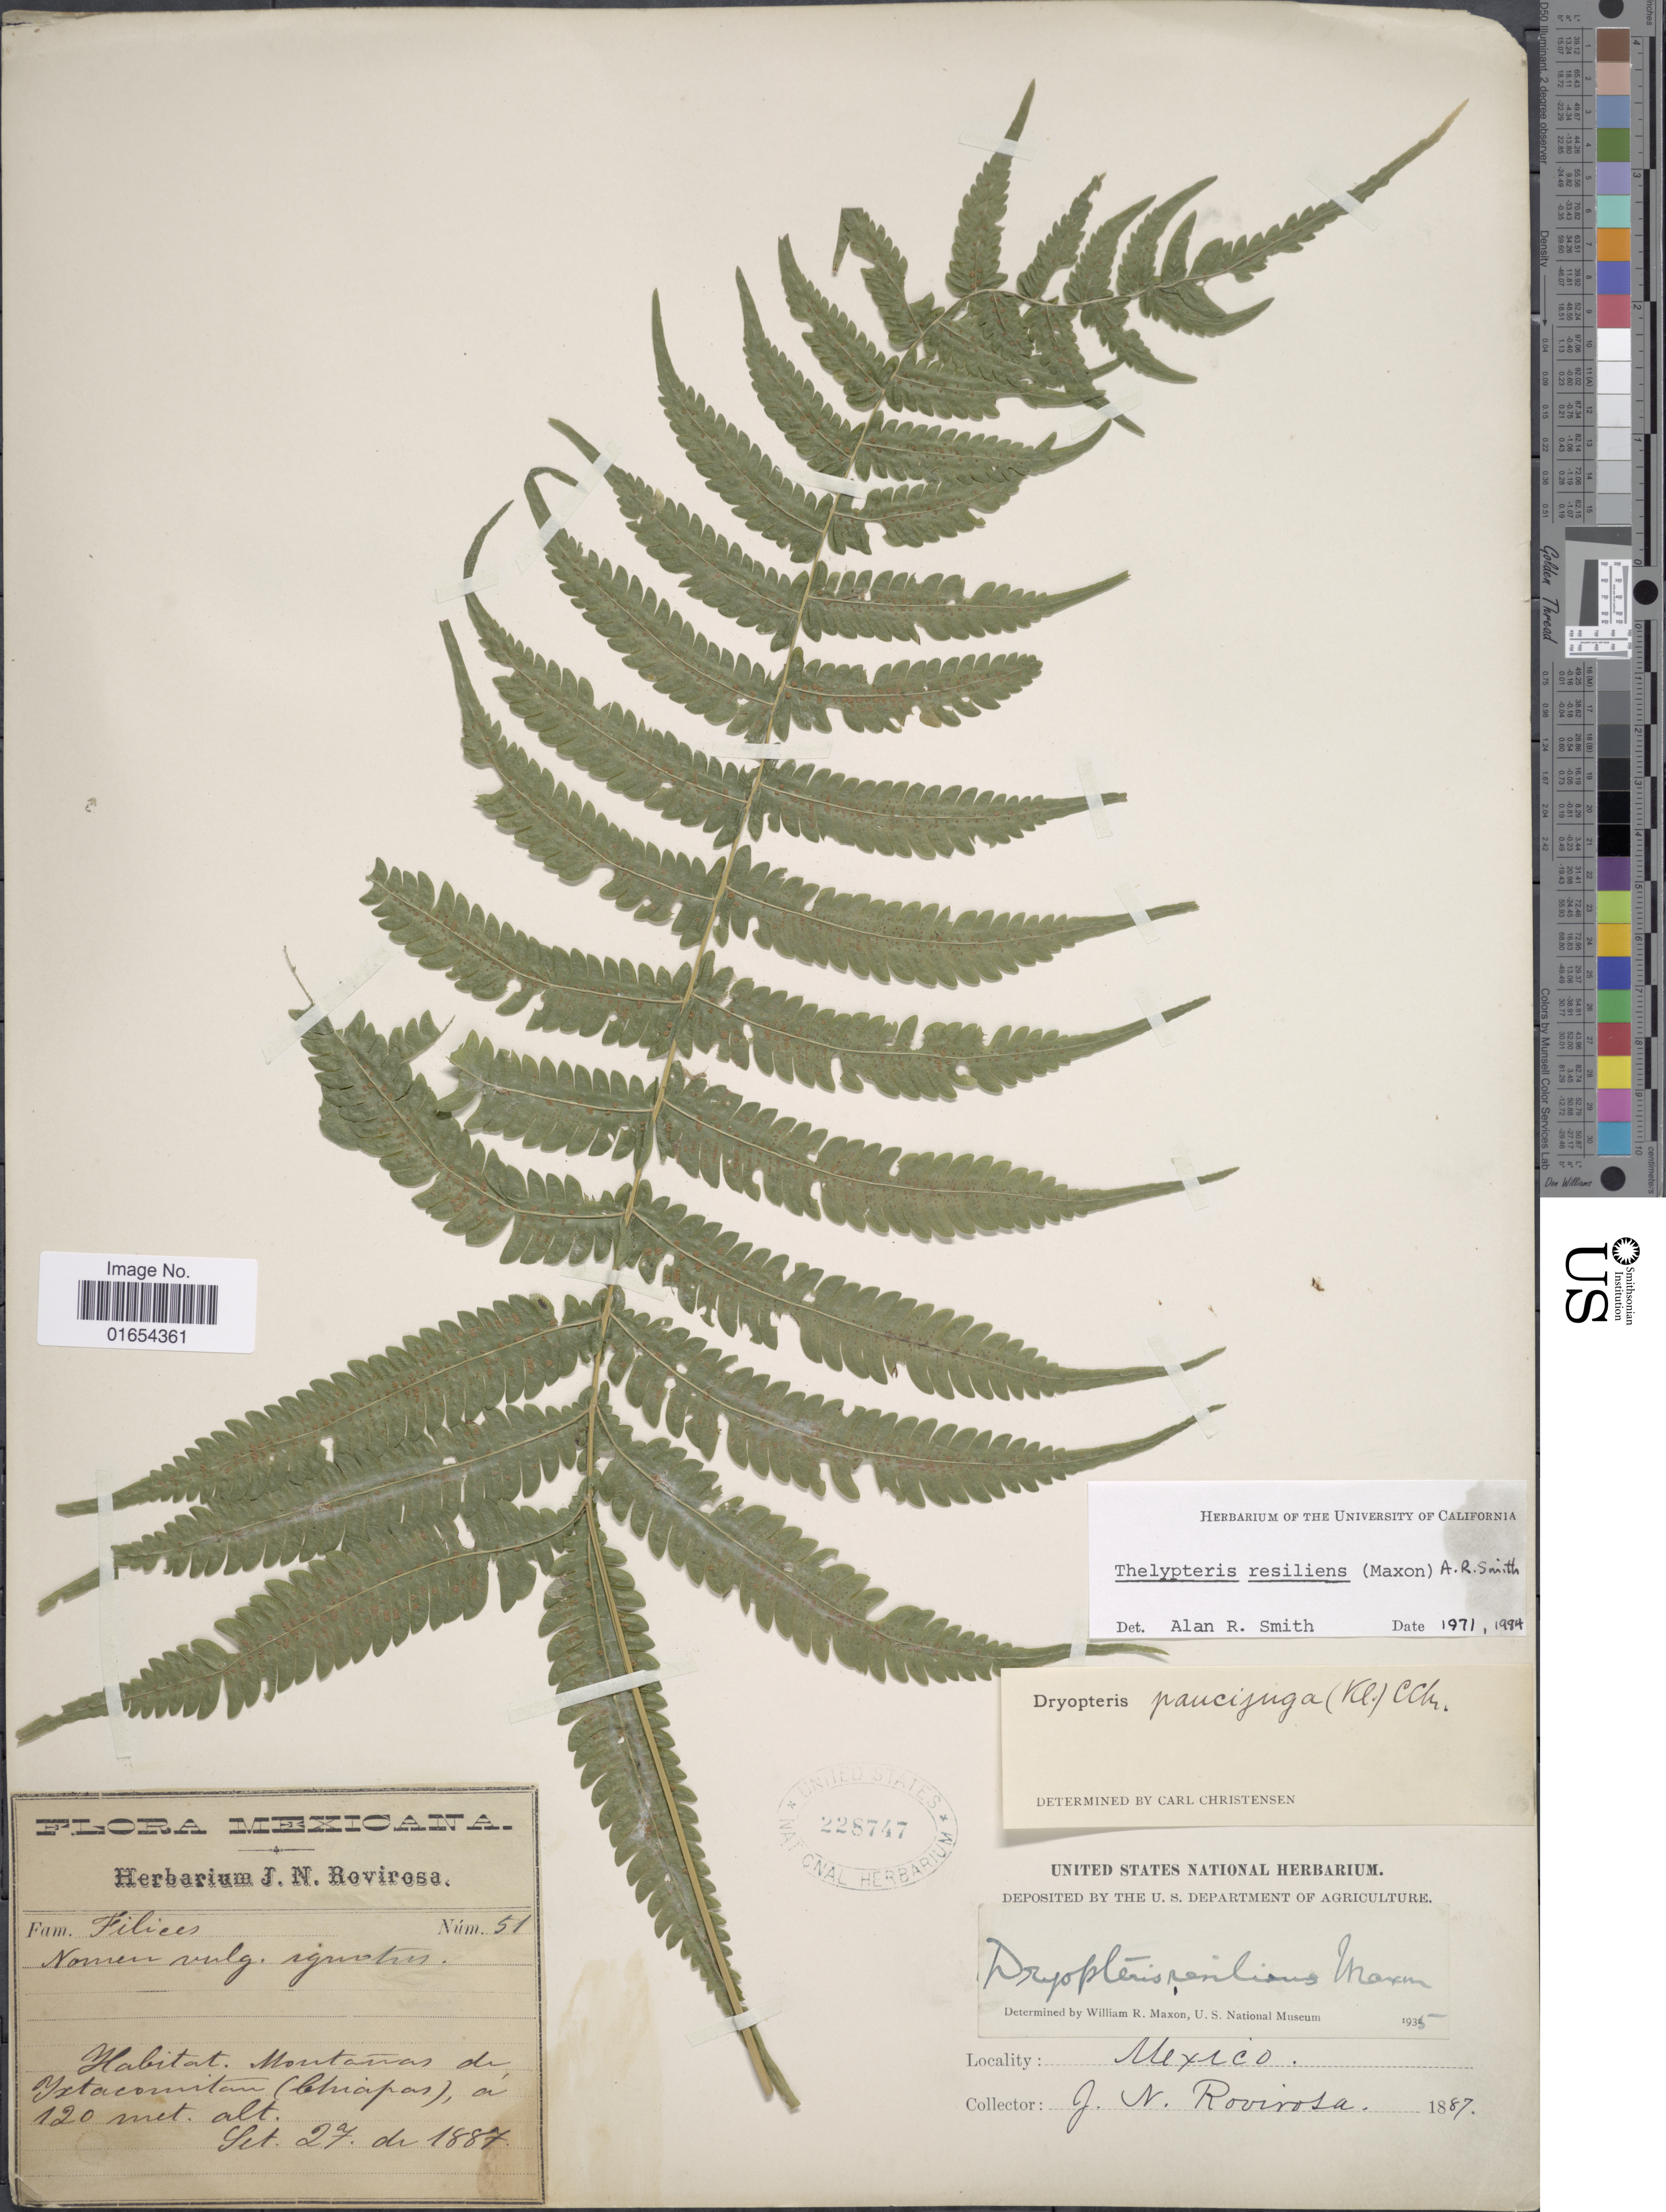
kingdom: Plantae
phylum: Tracheophyta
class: Polypodiopsida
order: Polypodiales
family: Thelypteridaceae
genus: Goniopteris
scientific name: Goniopteris resiliens (Maxon) comb. nov., ined 2015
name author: (Maxon)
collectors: J. N. Rovirosa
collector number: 51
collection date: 1887-09-27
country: Mexico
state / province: Chiapas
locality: Habitat Montanas de Ixtacomitan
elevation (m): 120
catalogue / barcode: US 228747